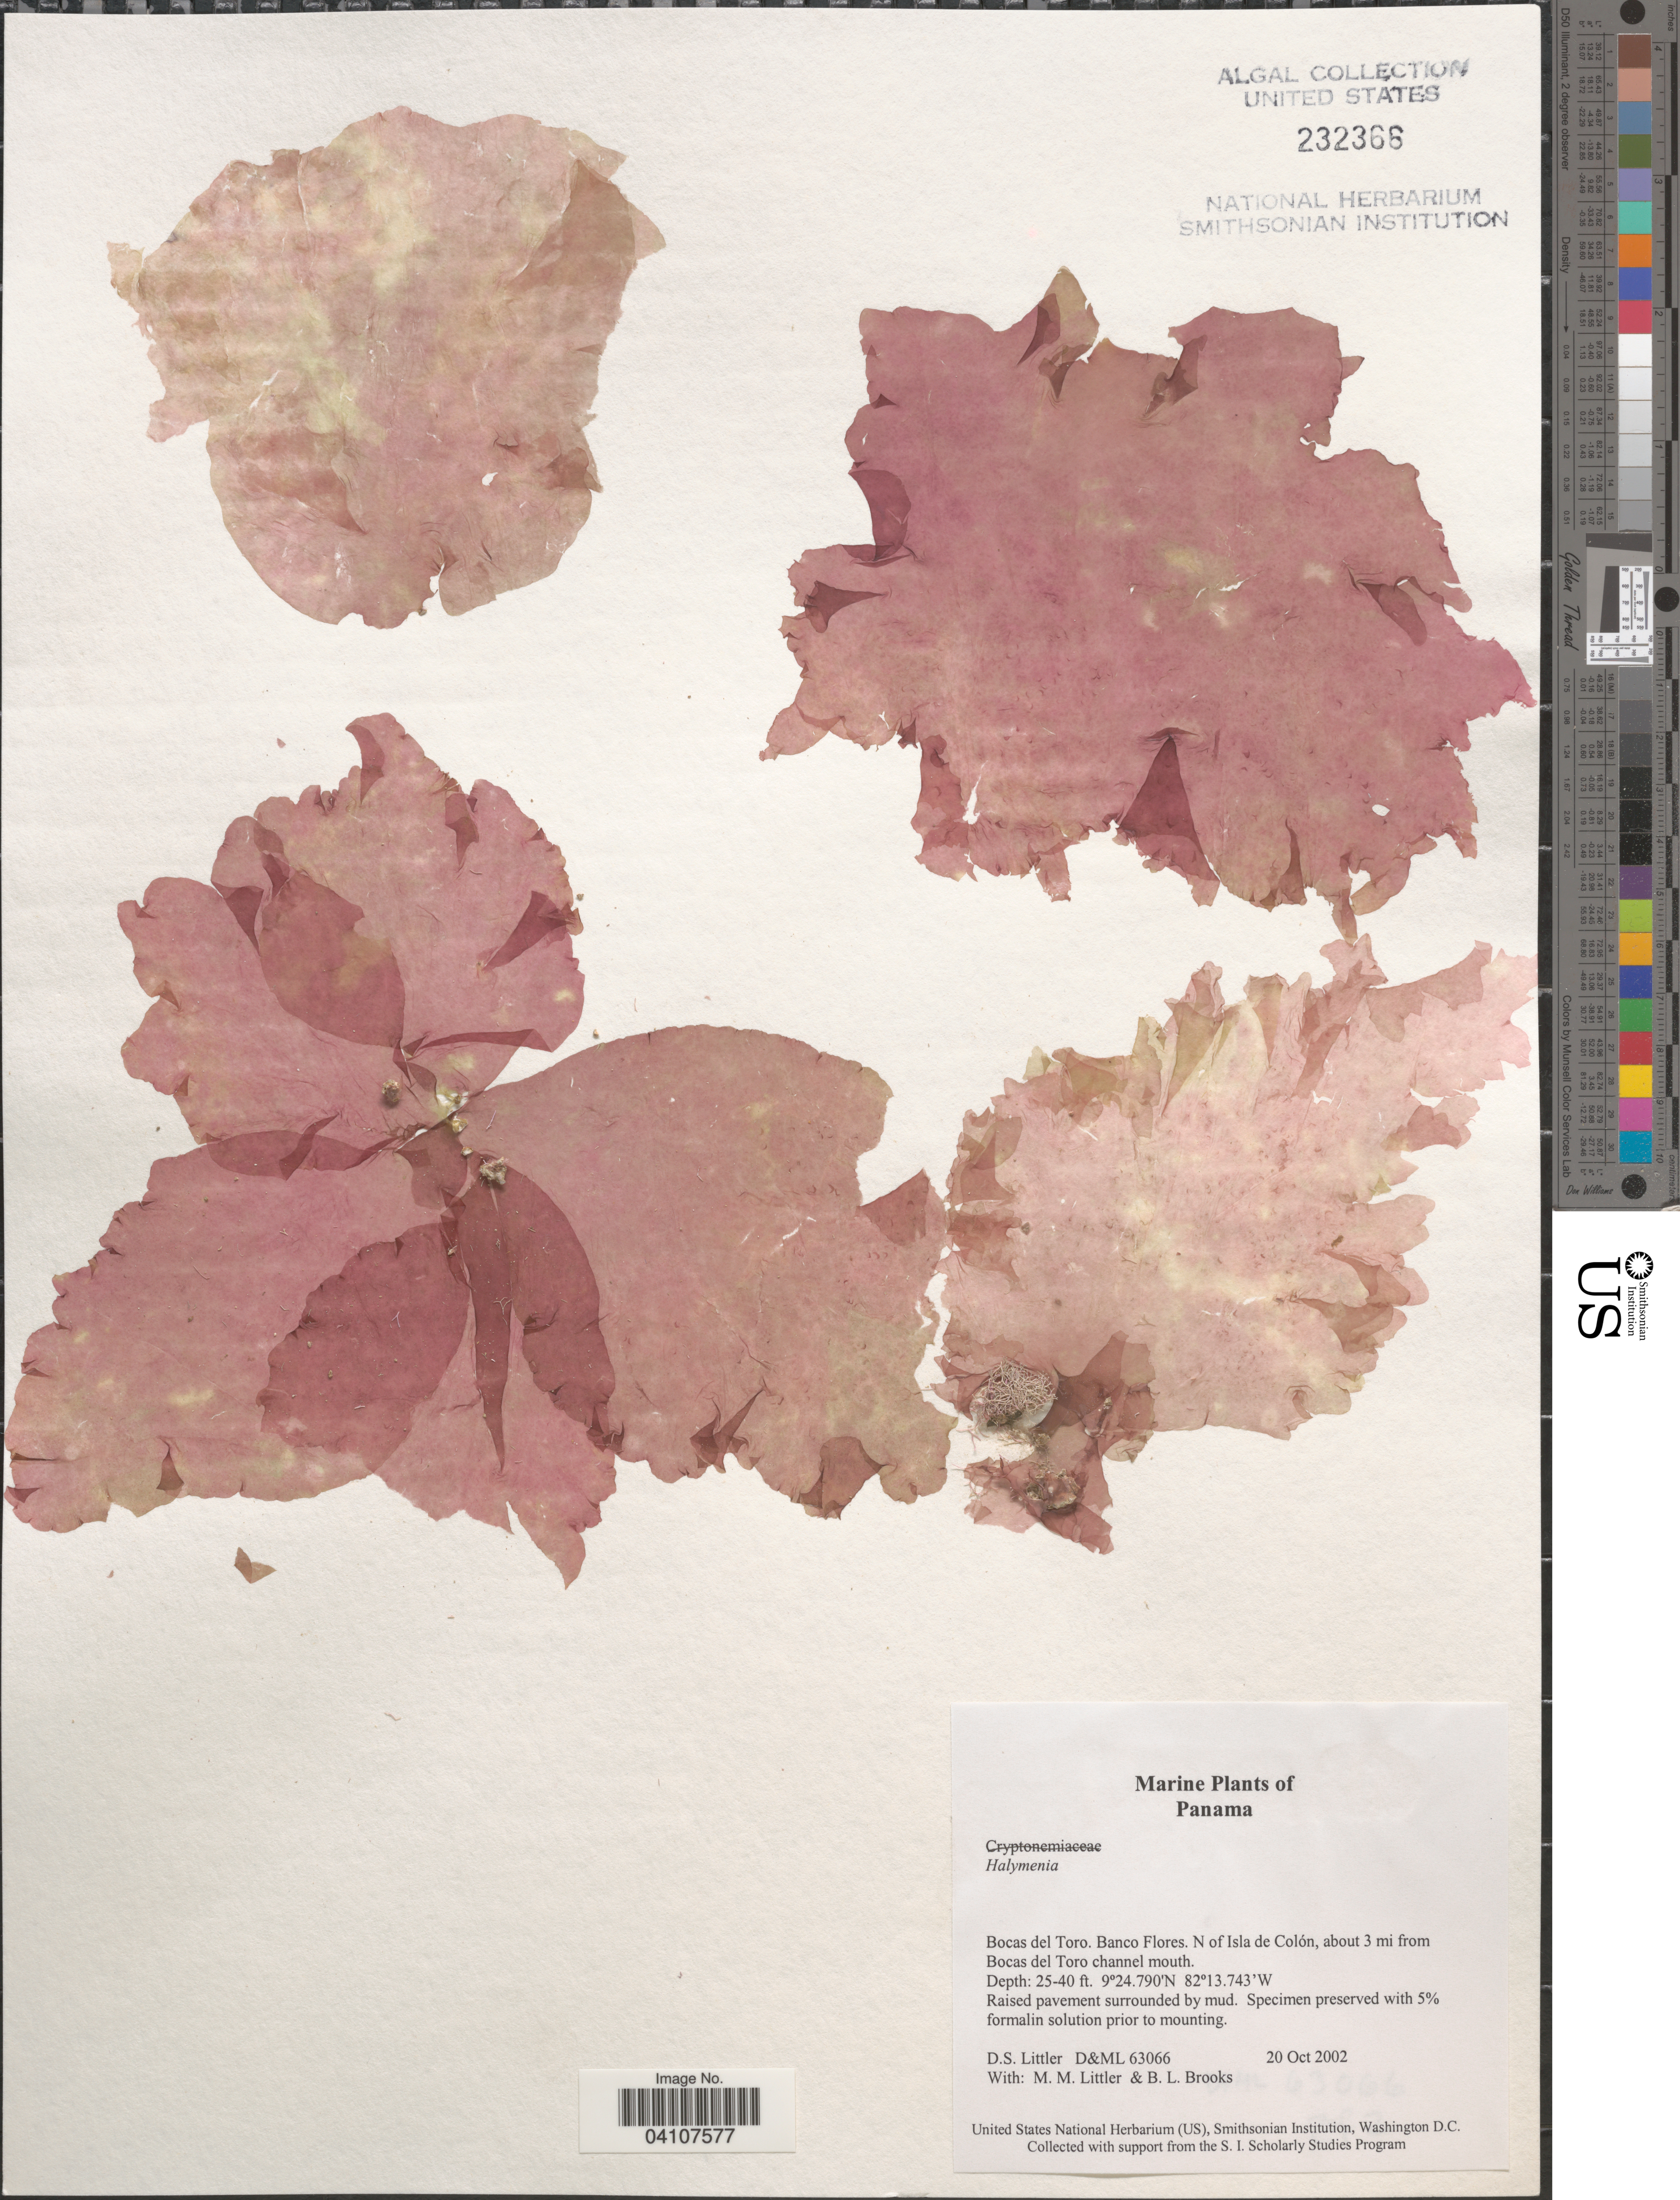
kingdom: Plantae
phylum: Rhodophyta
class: Florideophyceae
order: Halymeniales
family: Halymeniaceae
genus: Halymenia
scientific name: Halymenia sp.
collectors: D. S. Littler & B. Brooks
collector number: D&ML63066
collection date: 2002-10-20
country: Panama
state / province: Bocas del Toro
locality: Banco Flores. N of Isla de Colón, about 3 mi from Bocas del Toro channel mouth.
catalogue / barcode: US 232366